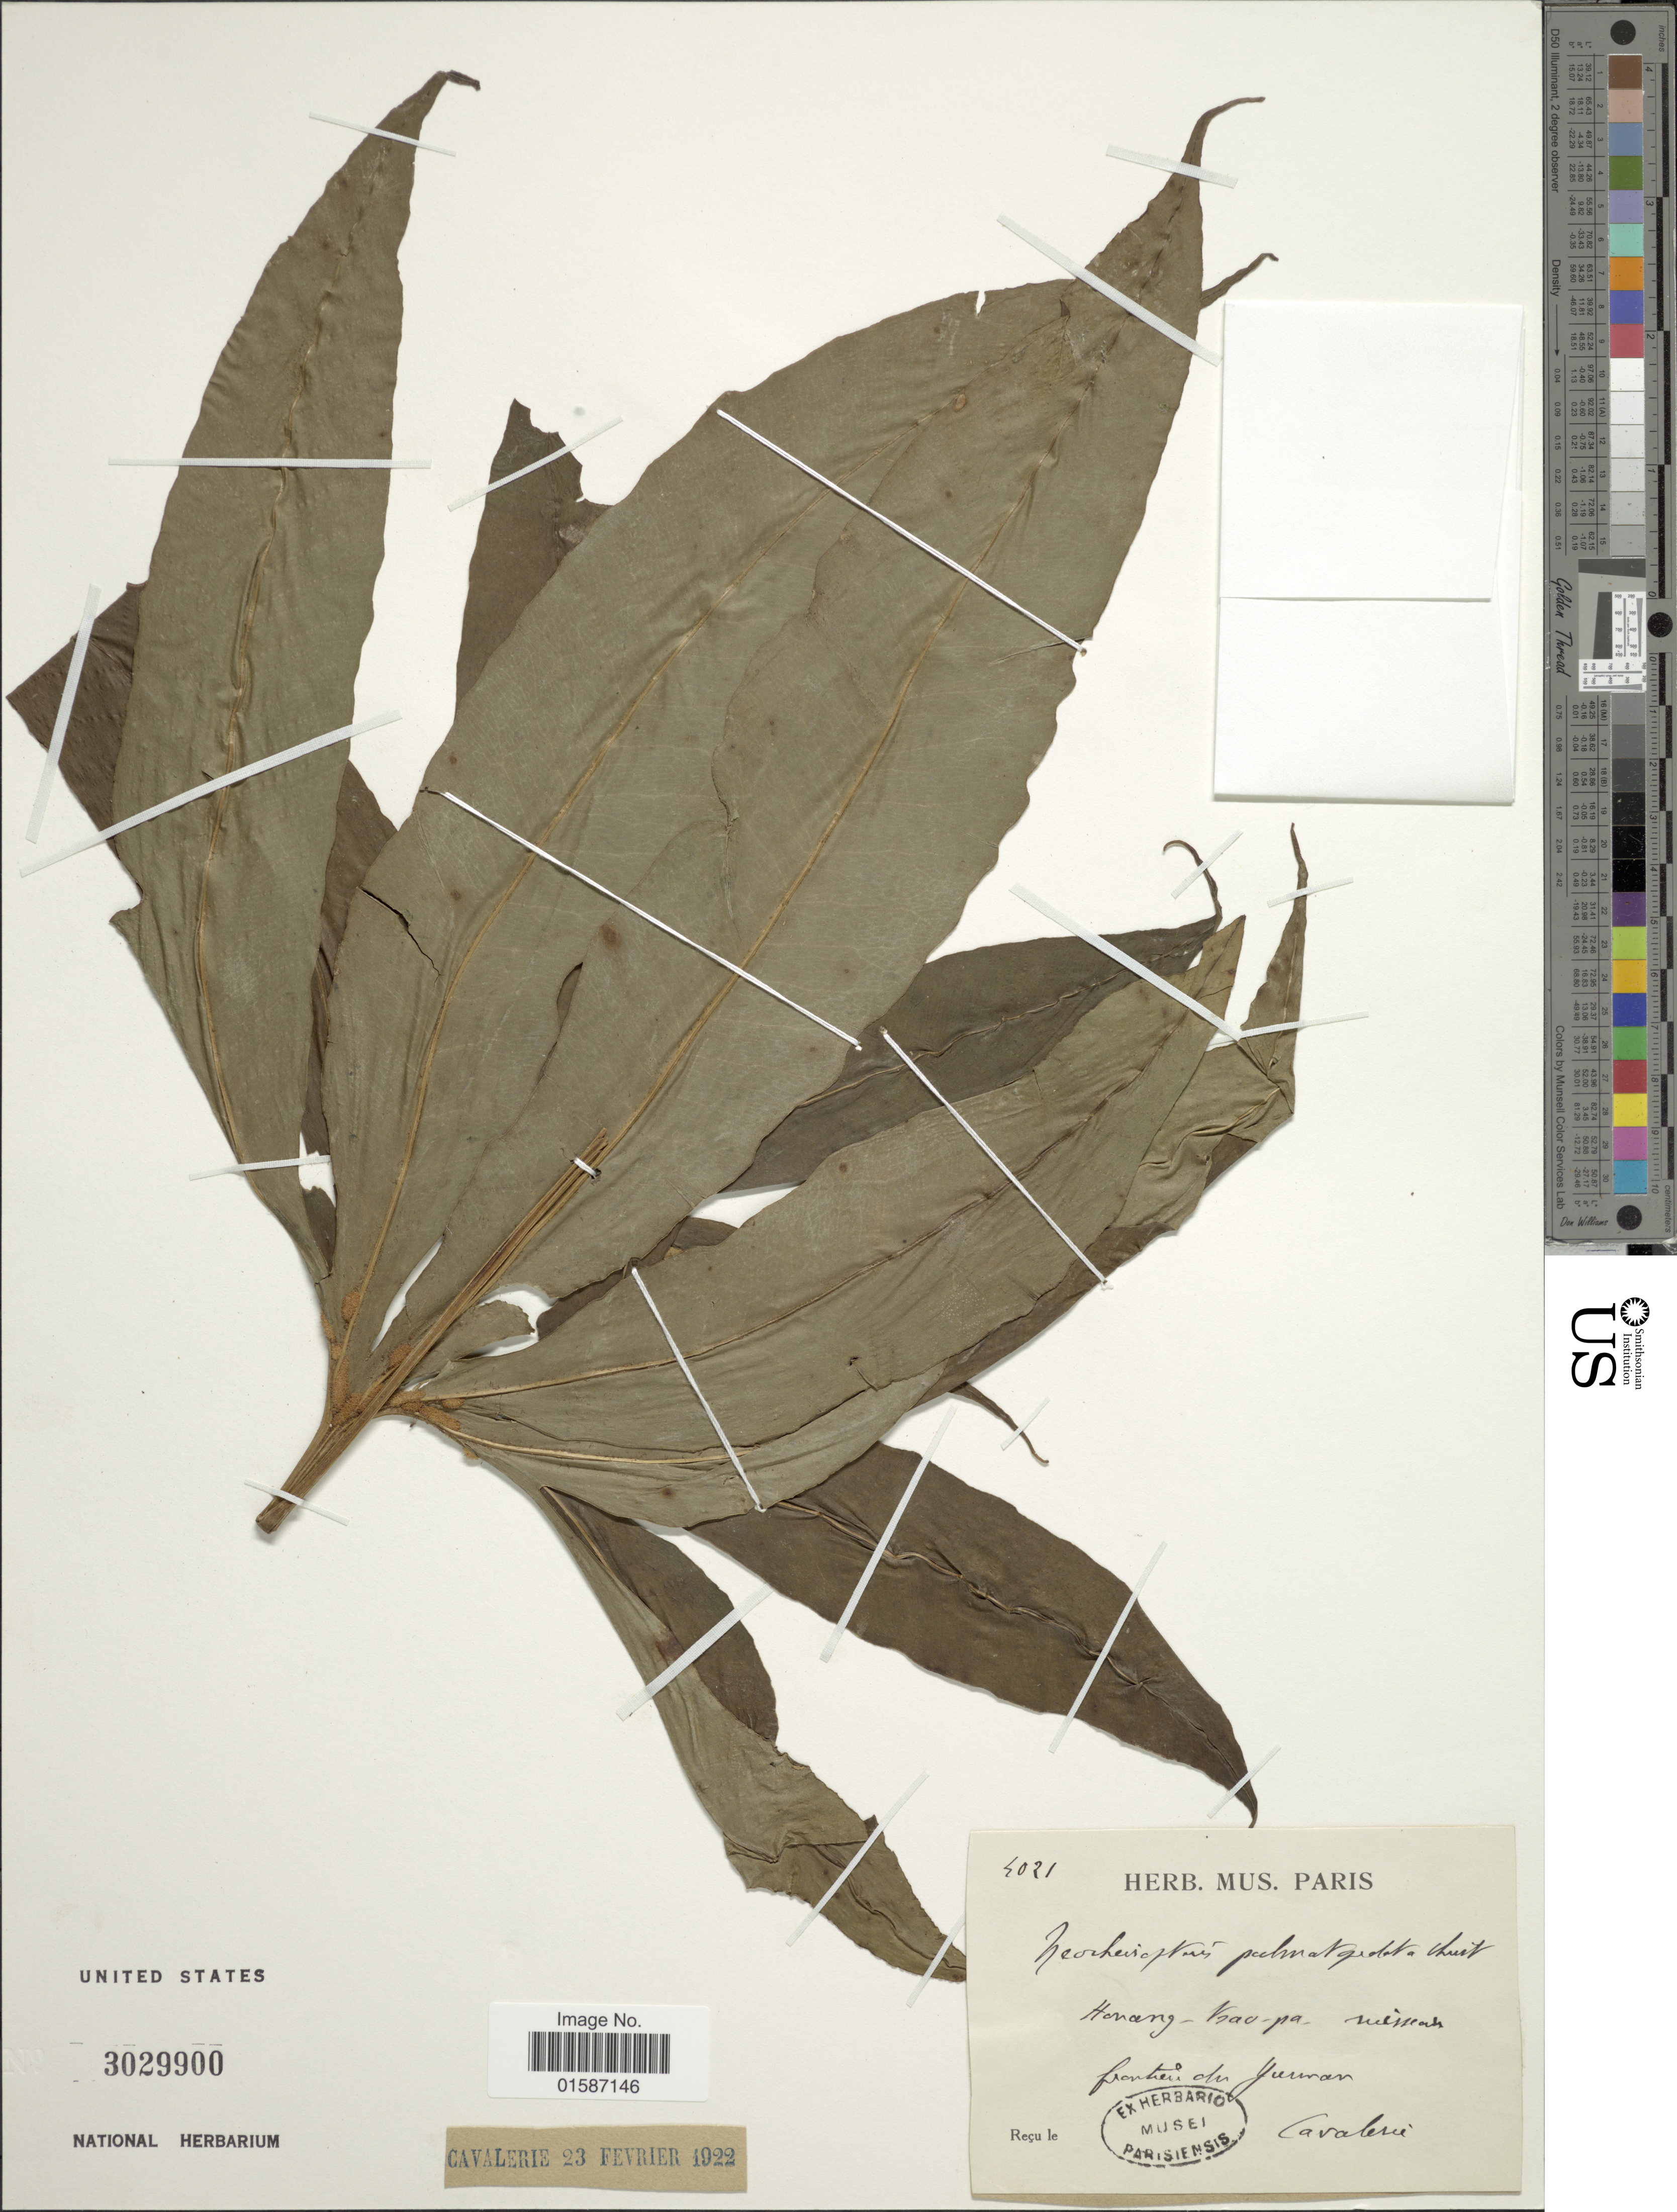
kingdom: Plantae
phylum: Tracheophyta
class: Polypodiopsida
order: Polypodiales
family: Polypodiaceae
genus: Neocheiropteris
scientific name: Neocheiropteris palmatopedata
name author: (Baker) Christ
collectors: -. Cavalerie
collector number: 4021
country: China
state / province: Yunnan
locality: Honang - kao-pa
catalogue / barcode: US 3029900